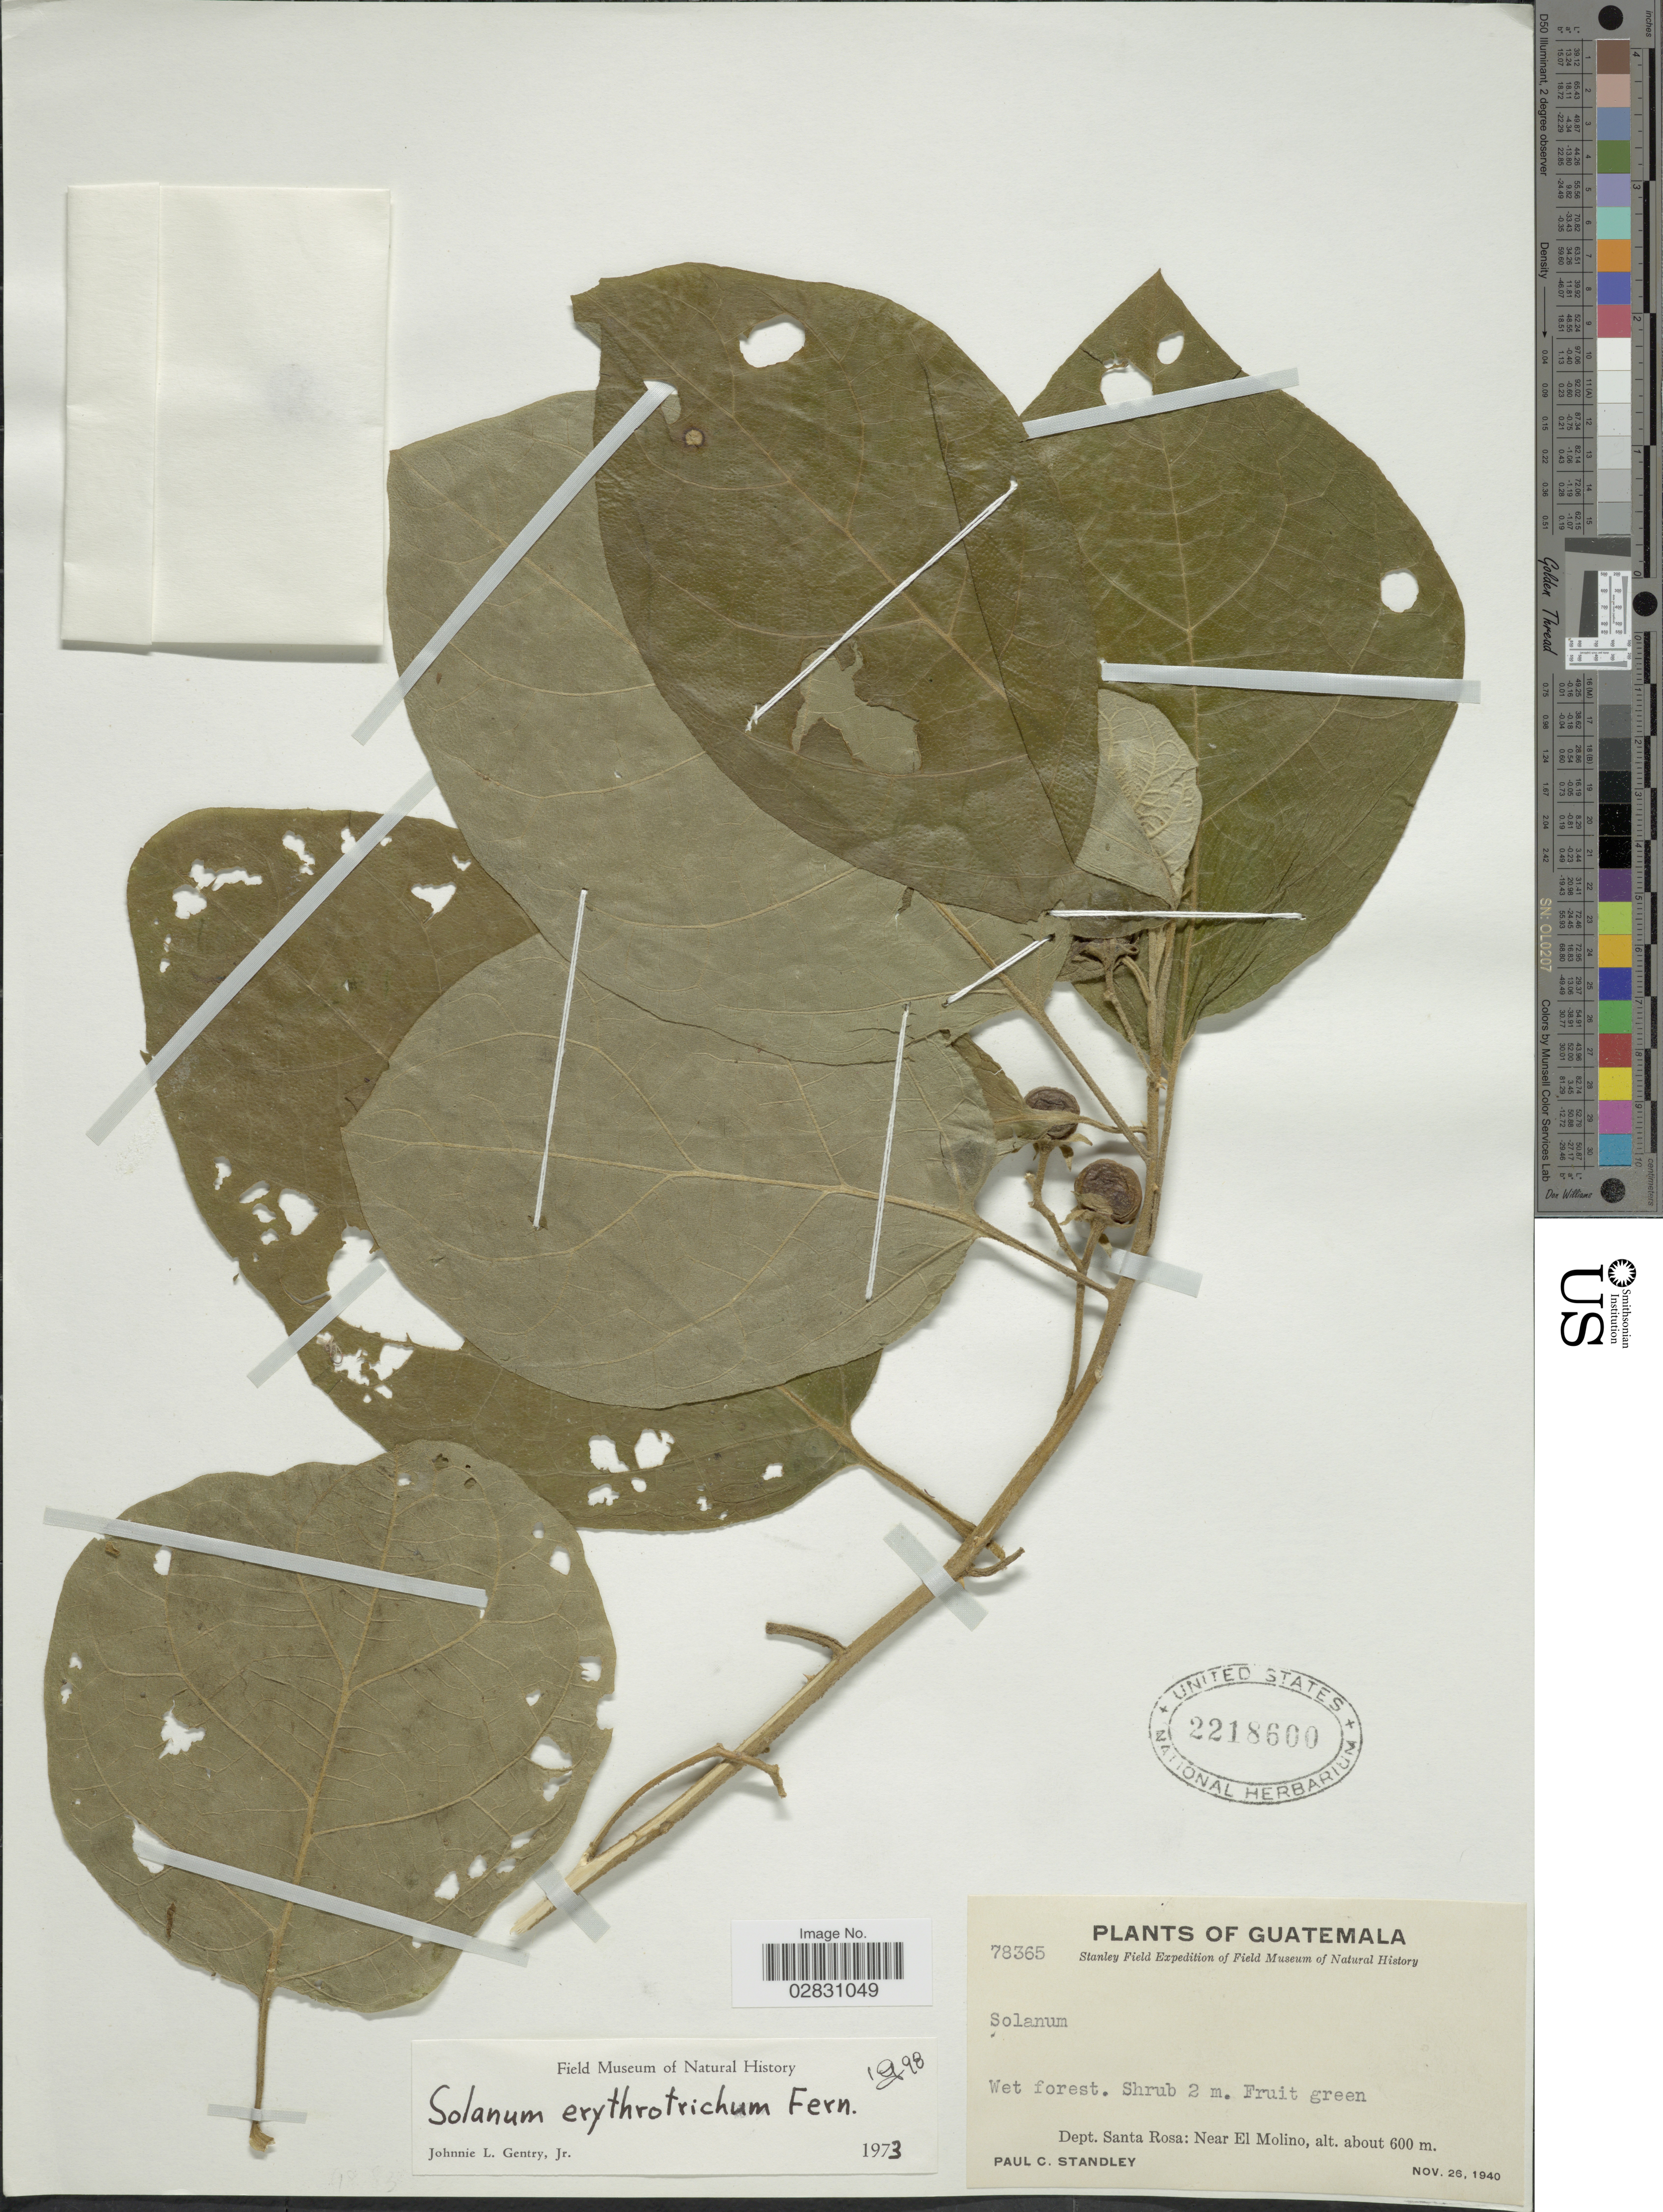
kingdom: Plantae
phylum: Tracheophyta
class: Magnoliopsida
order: Solanales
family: Solanaceae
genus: Solanum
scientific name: Solanum erythrotrichum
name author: Fernald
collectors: P. C. Standley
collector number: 78365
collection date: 1940-11-26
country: Guatemala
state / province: Santa Rosa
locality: Dept. Santa Rosa: Near El Molino.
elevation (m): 600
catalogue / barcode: US 2218600